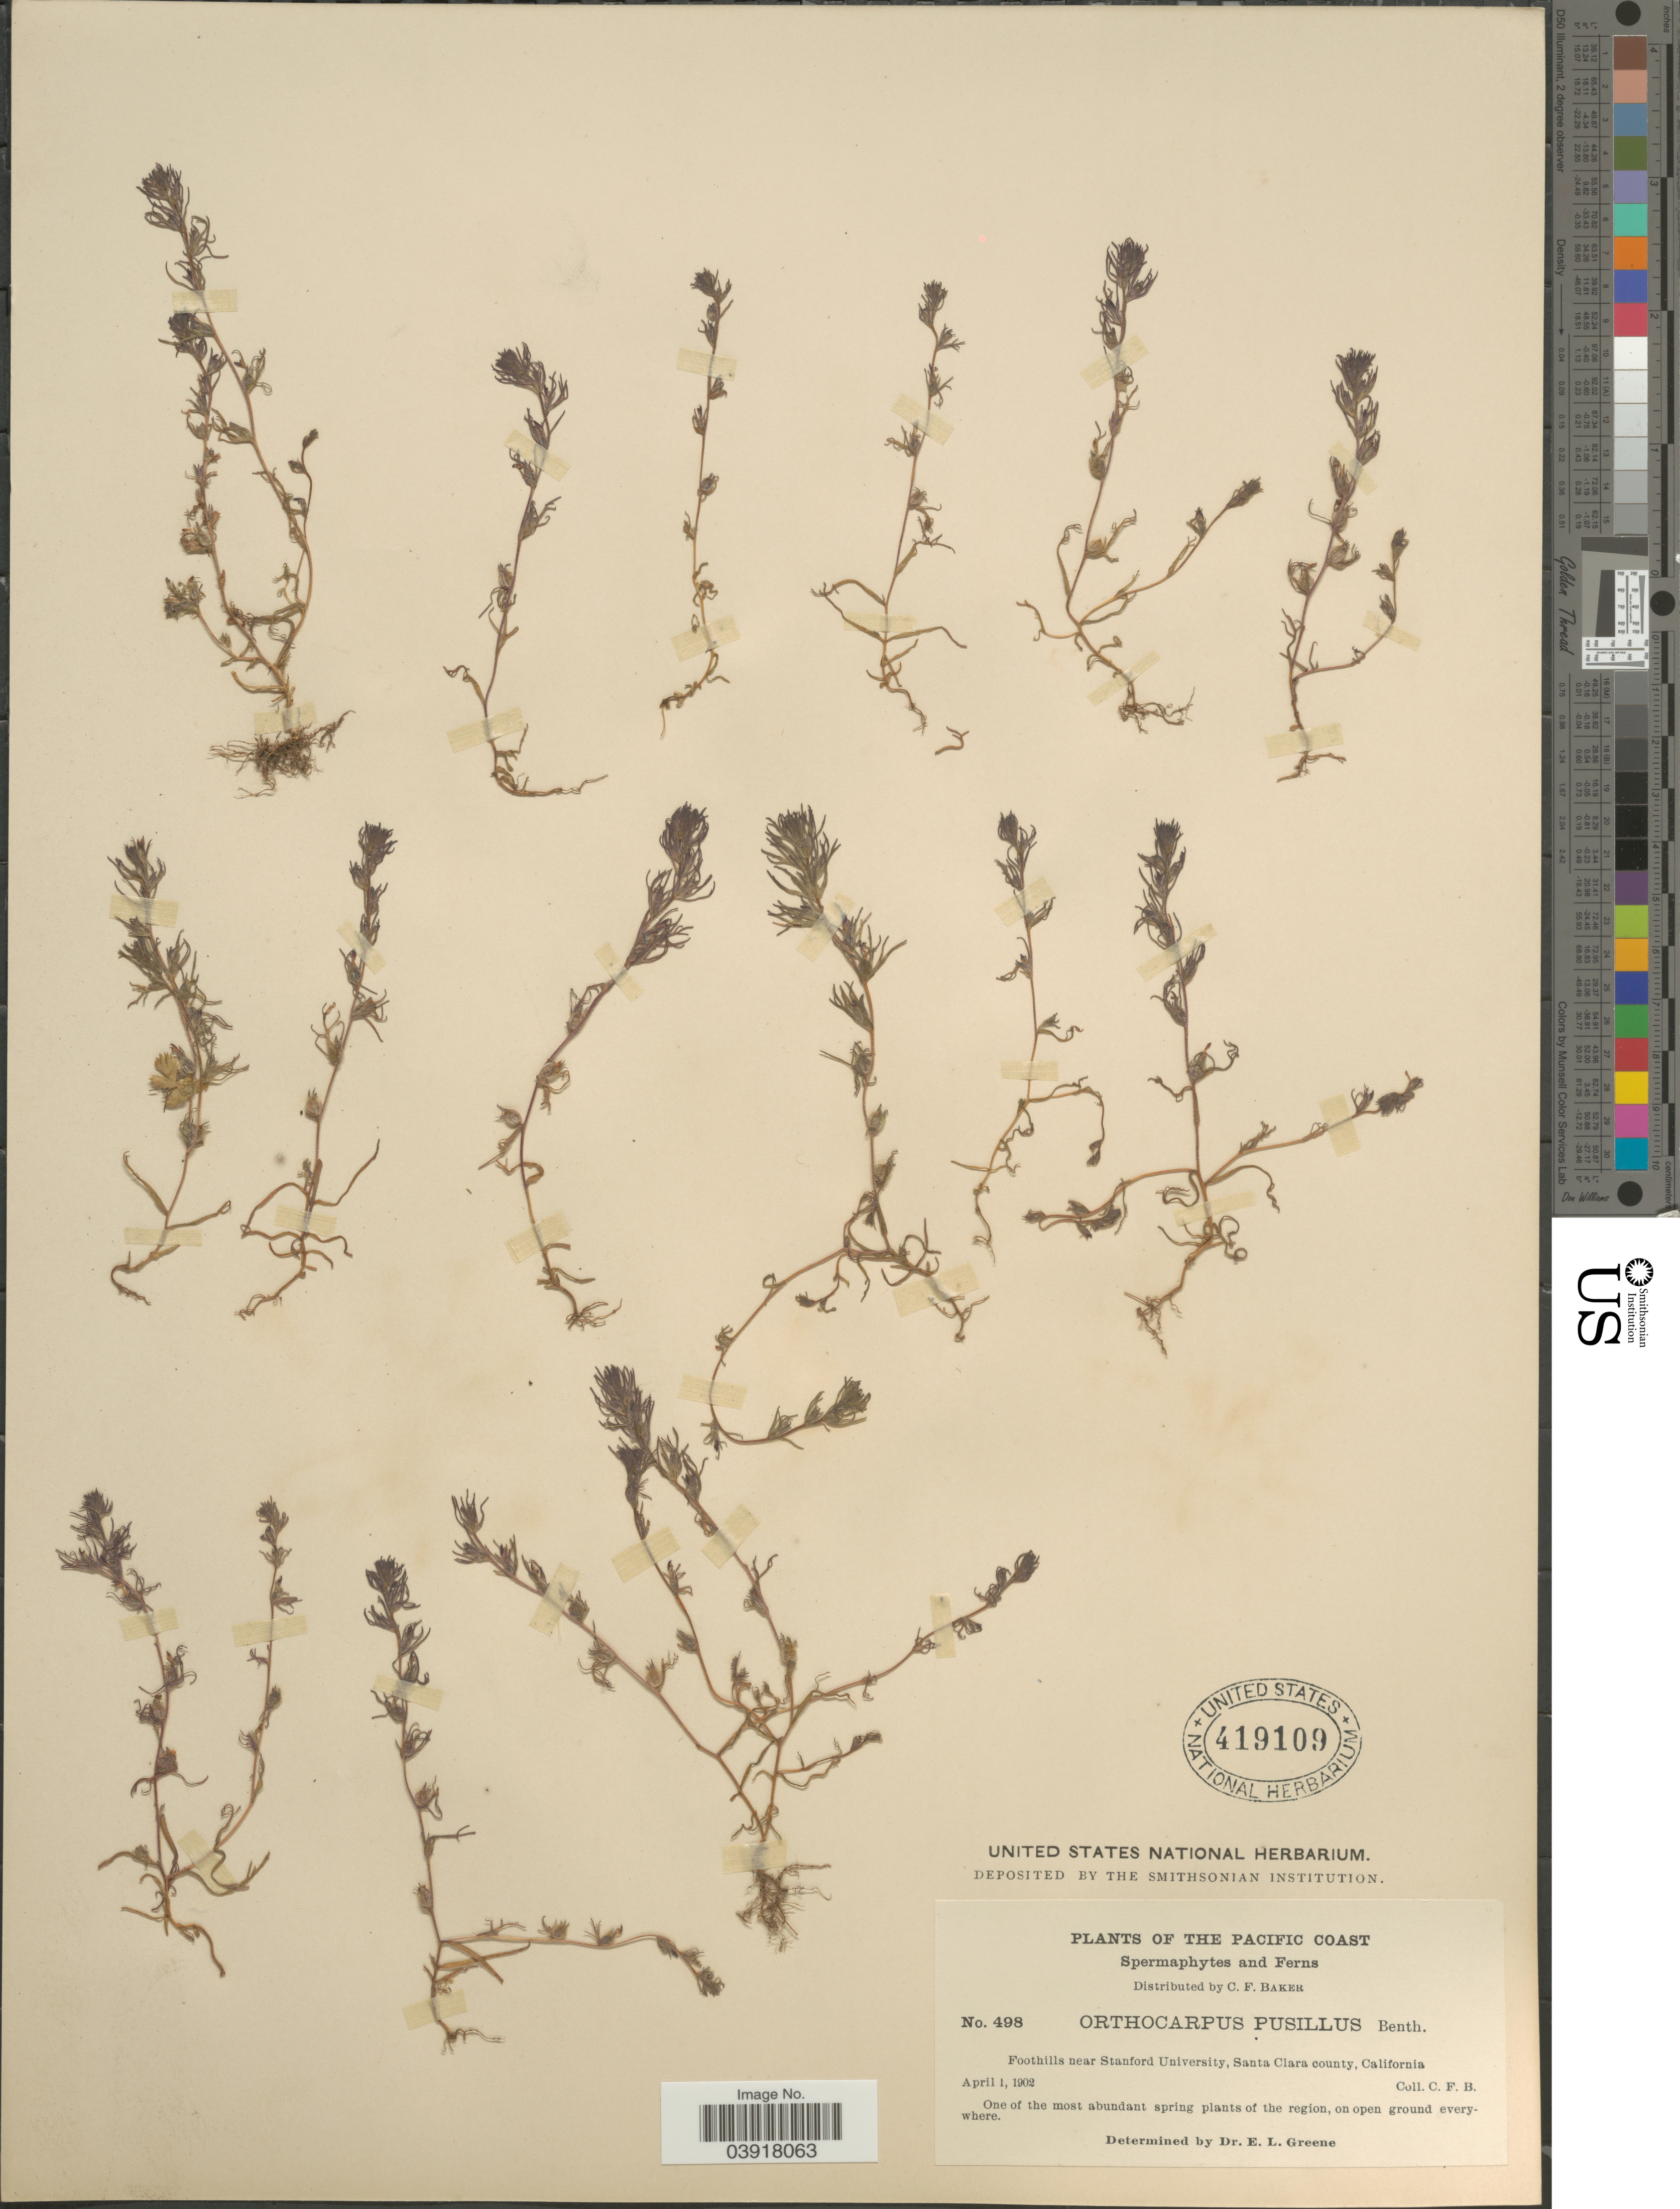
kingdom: Plantae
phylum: Tracheophyta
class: Magnoliopsida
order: Lamiales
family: Orobanchaceae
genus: Orthocarpus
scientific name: Orthocarpus pusillus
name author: Benth.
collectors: C. F. Baker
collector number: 498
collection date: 1902-04-01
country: United States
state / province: California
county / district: Santa Clara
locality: The Pacific Coast. Foothills near Stanford University, Santa Clara county.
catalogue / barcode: US 419109